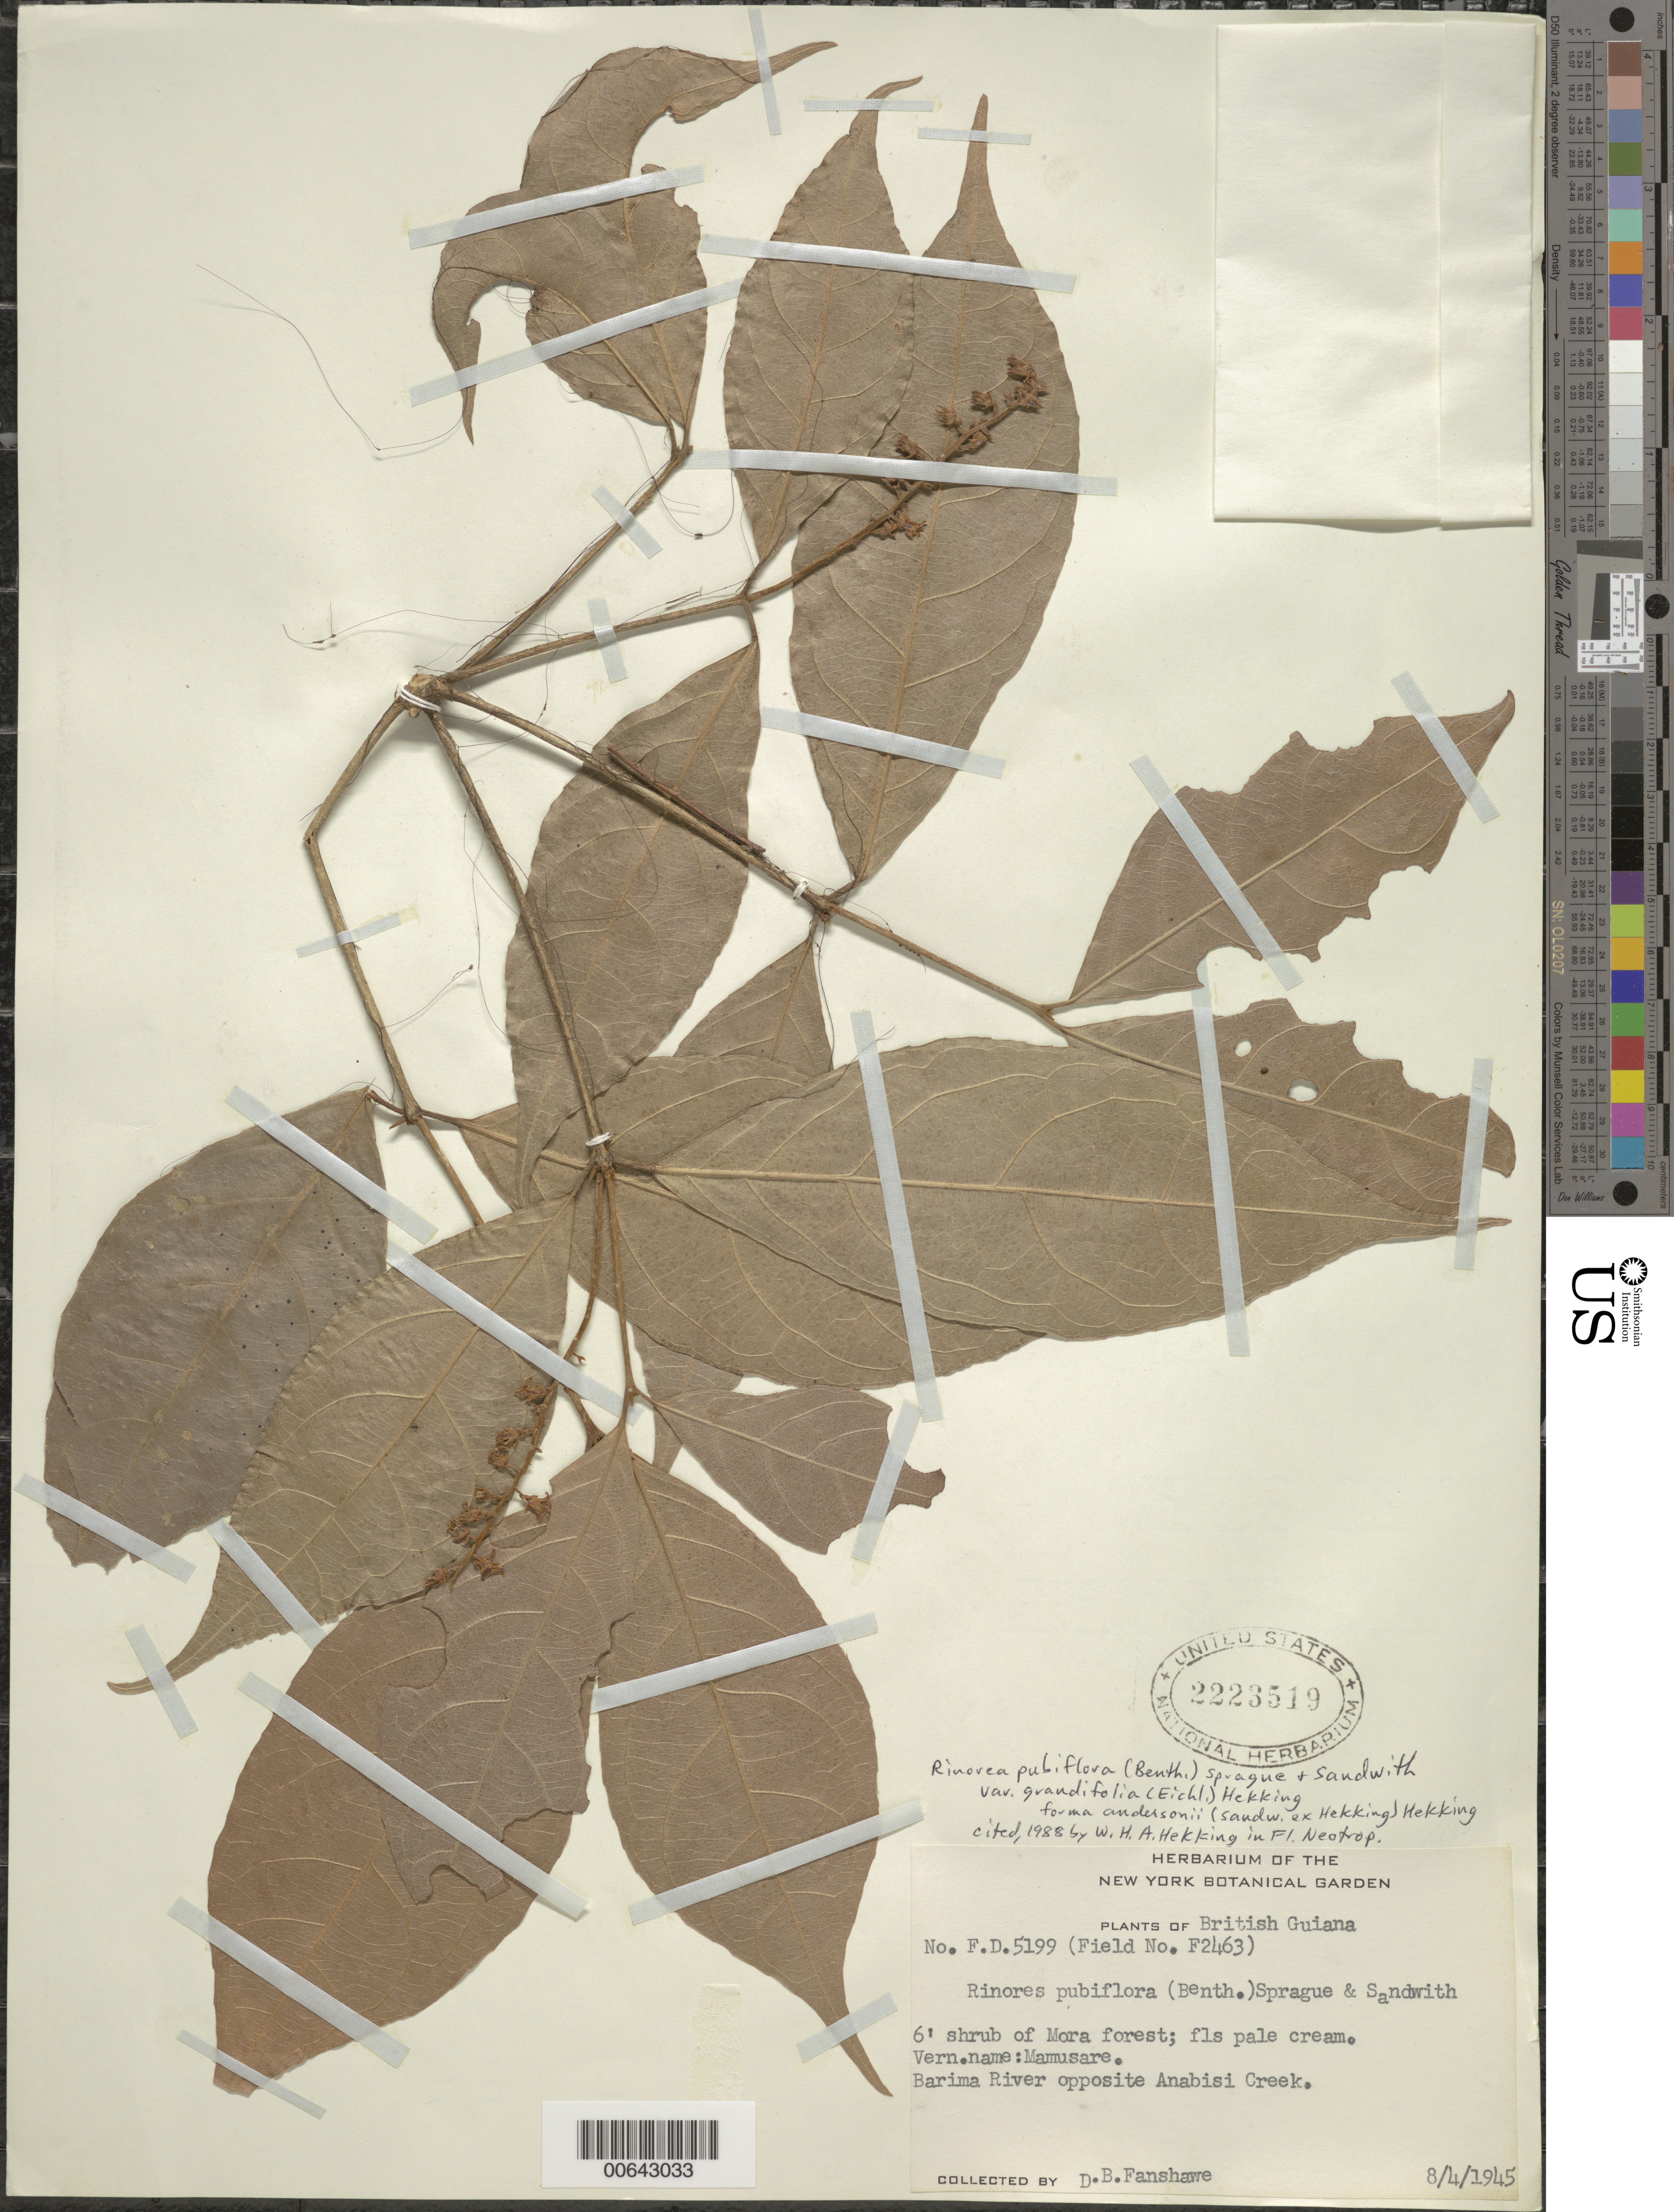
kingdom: Plantae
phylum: Tracheophyta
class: Magnoliopsida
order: Malpighiales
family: Violaceae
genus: Rinorea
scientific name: Rinorea pubiflora var. grandifolia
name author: (Eichler) Hekking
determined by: Hekking, W. H. A.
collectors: D. B. Fanshawe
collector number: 5199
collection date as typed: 8-Apr-45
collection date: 1945-04-08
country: Guyana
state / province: Barima-Waini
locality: Barima R., opposite Anabisi Creek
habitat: Mora forest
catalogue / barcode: US 2223519